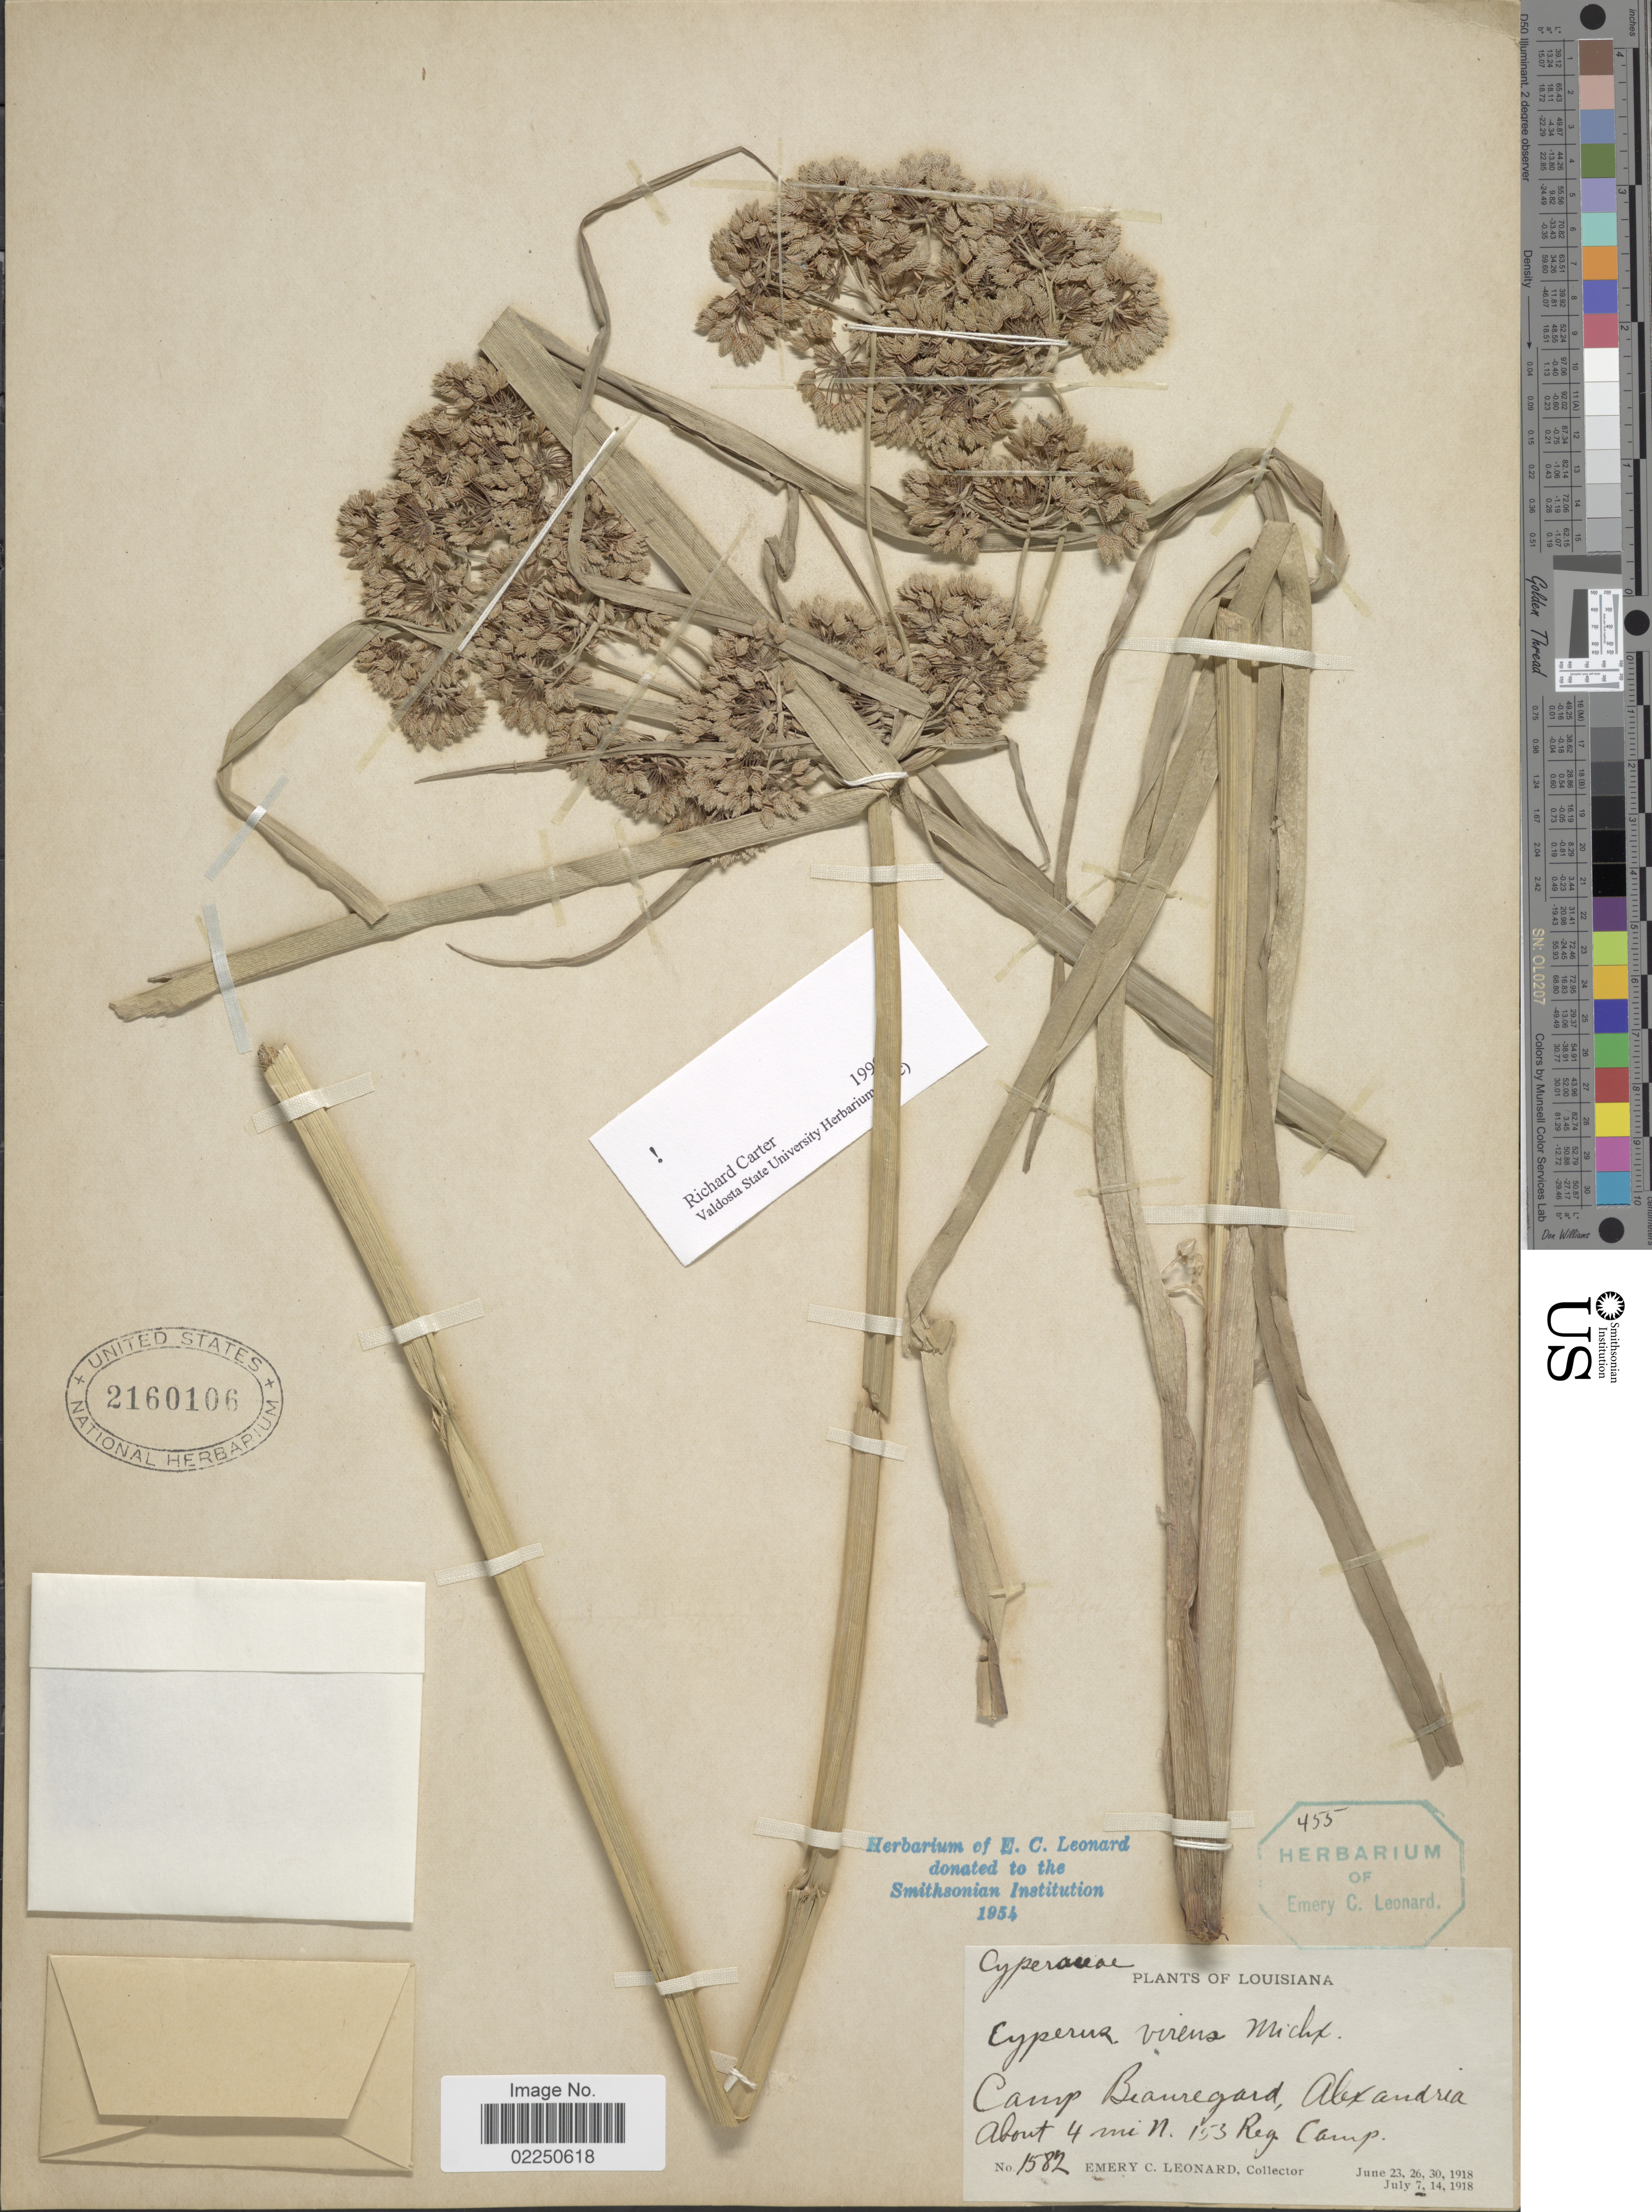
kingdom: Plantae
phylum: Tracheophyta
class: Liliopsida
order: Poales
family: Cyperaceae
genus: Cyperus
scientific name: Cyperus virens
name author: Michx.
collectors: E. C. Leonard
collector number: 1582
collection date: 1918-07-07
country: United States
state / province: Louisiana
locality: Camp Beauregard, Alexandria. About 4 mi. N. 153 Reg. Camp.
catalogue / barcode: US 2160106